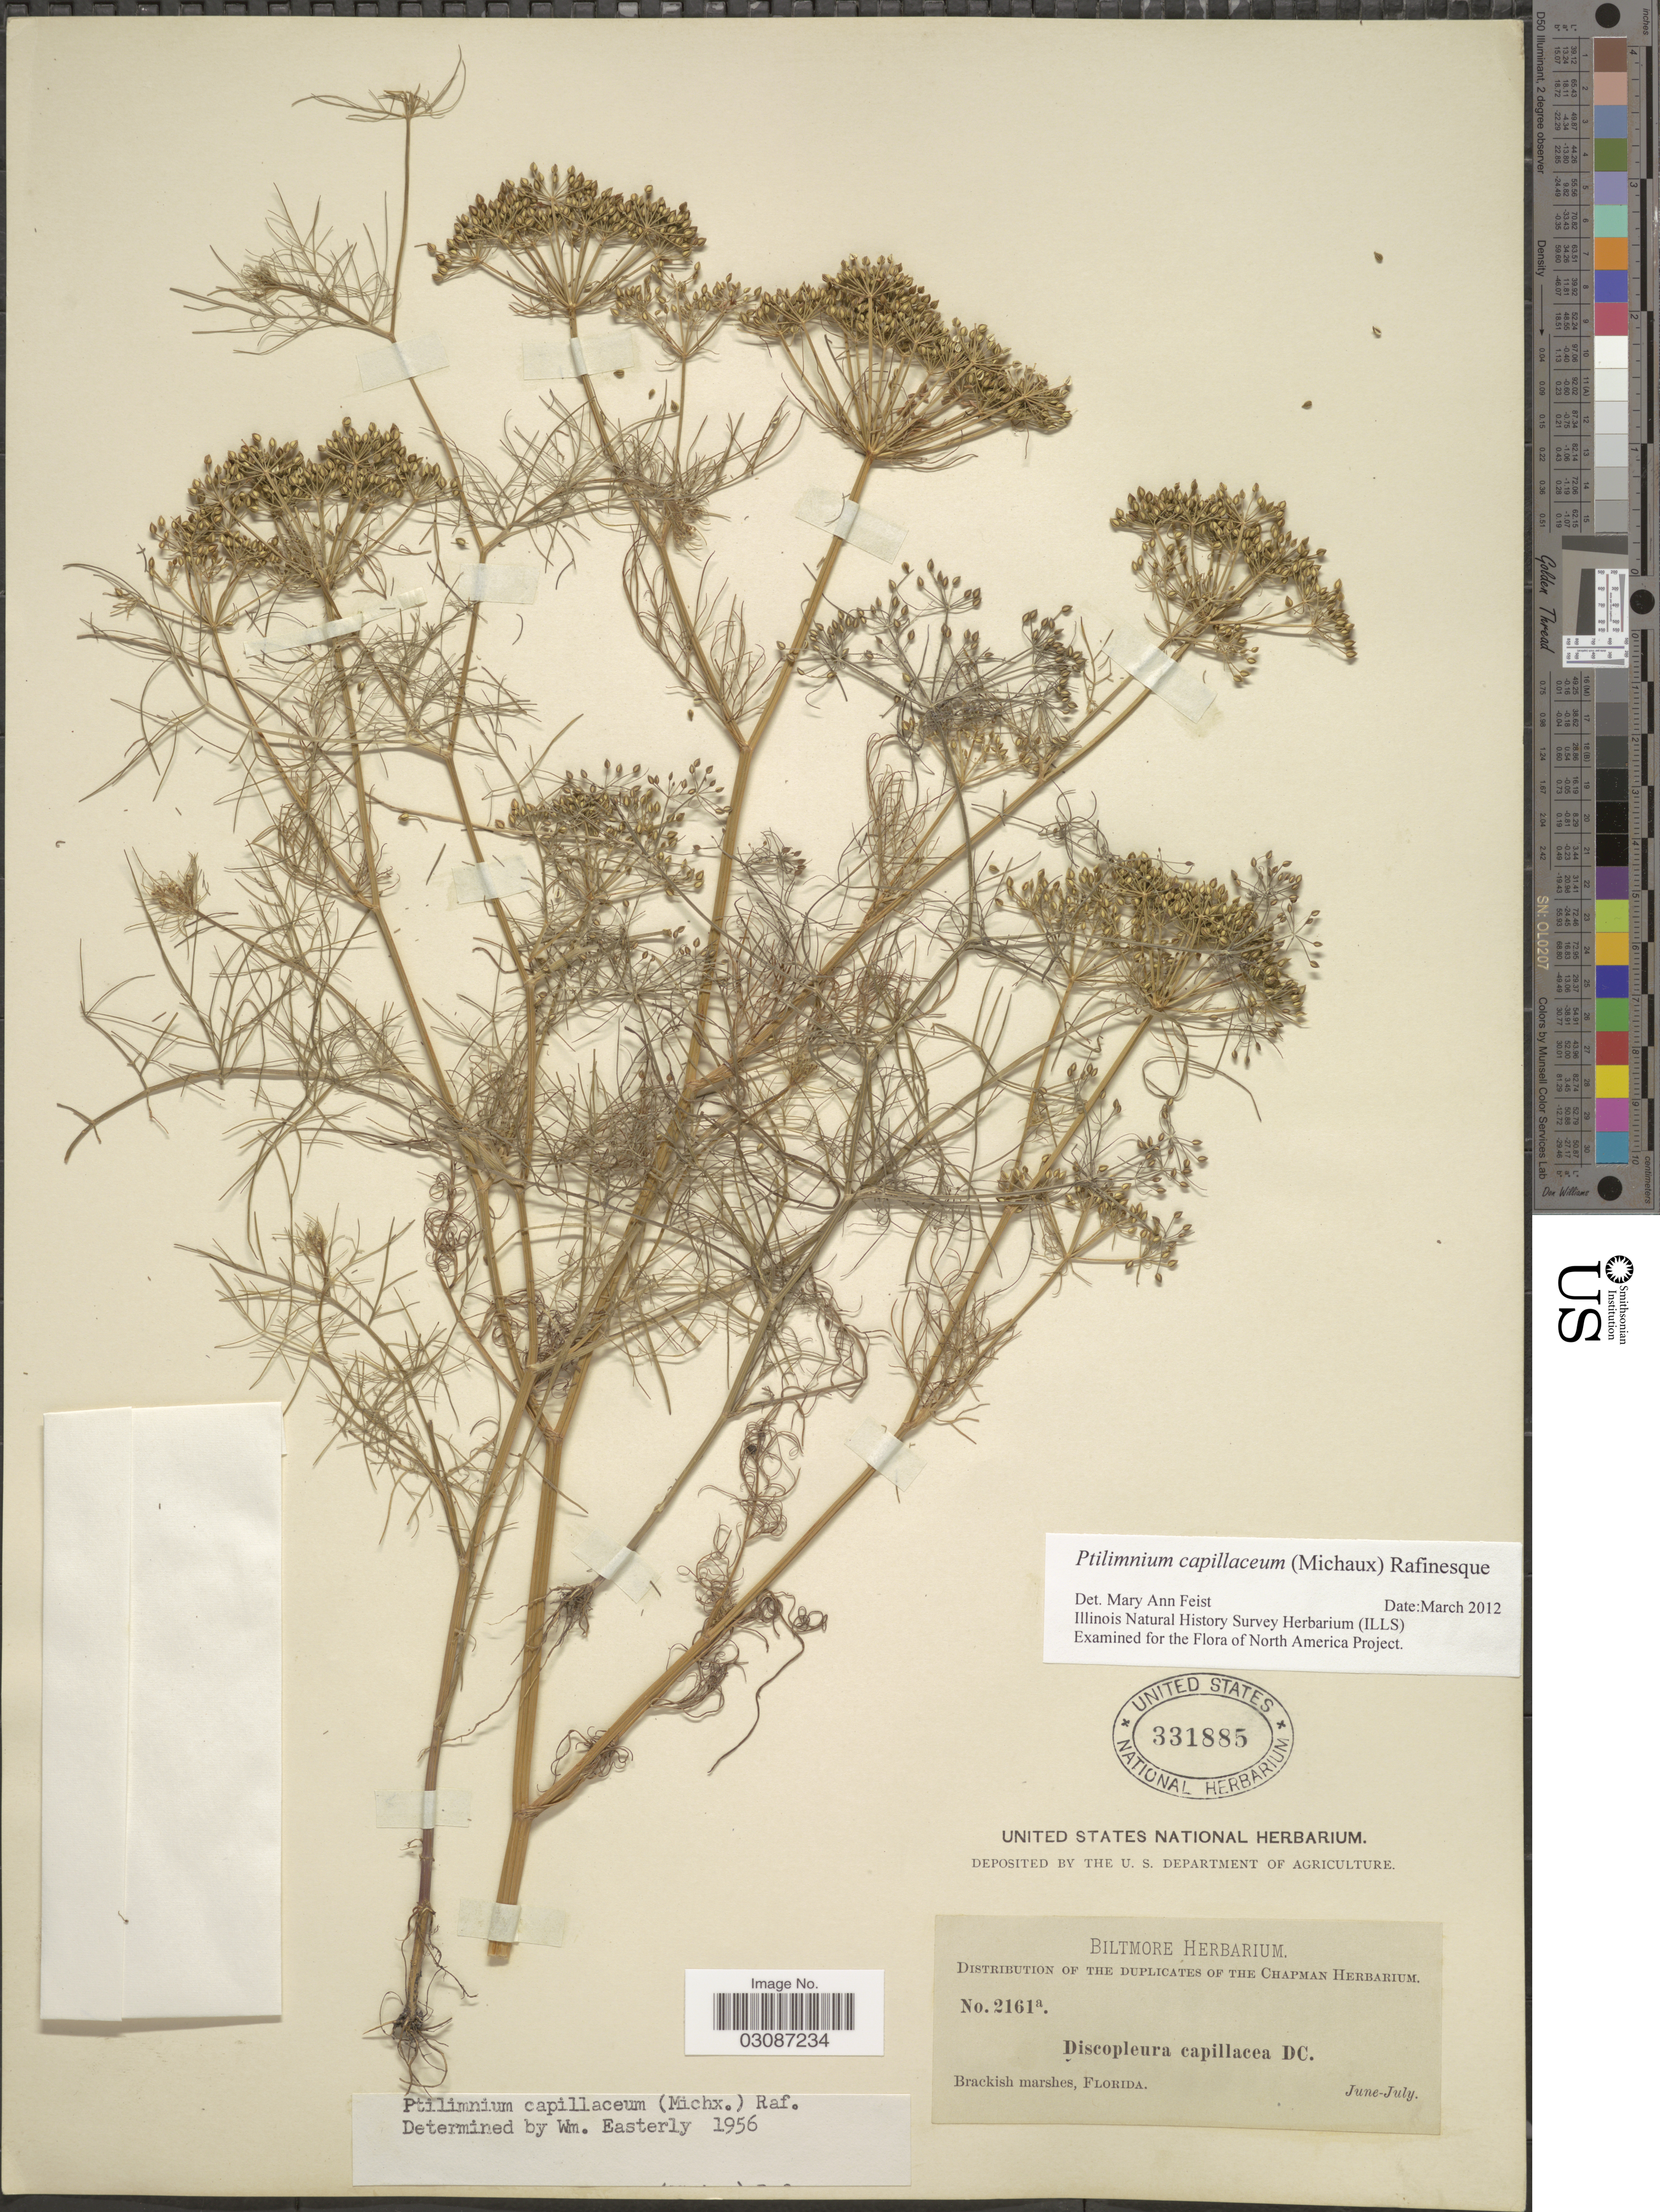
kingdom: Plantae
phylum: Tracheophyta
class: Magnoliopsida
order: Apiales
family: Apiaceae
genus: Ptilimnium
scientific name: Ptilimnium capillaceum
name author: (Michx.) Raf.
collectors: ex herb. Biltmore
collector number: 2161a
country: United States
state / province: Florida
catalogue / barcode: US 331885